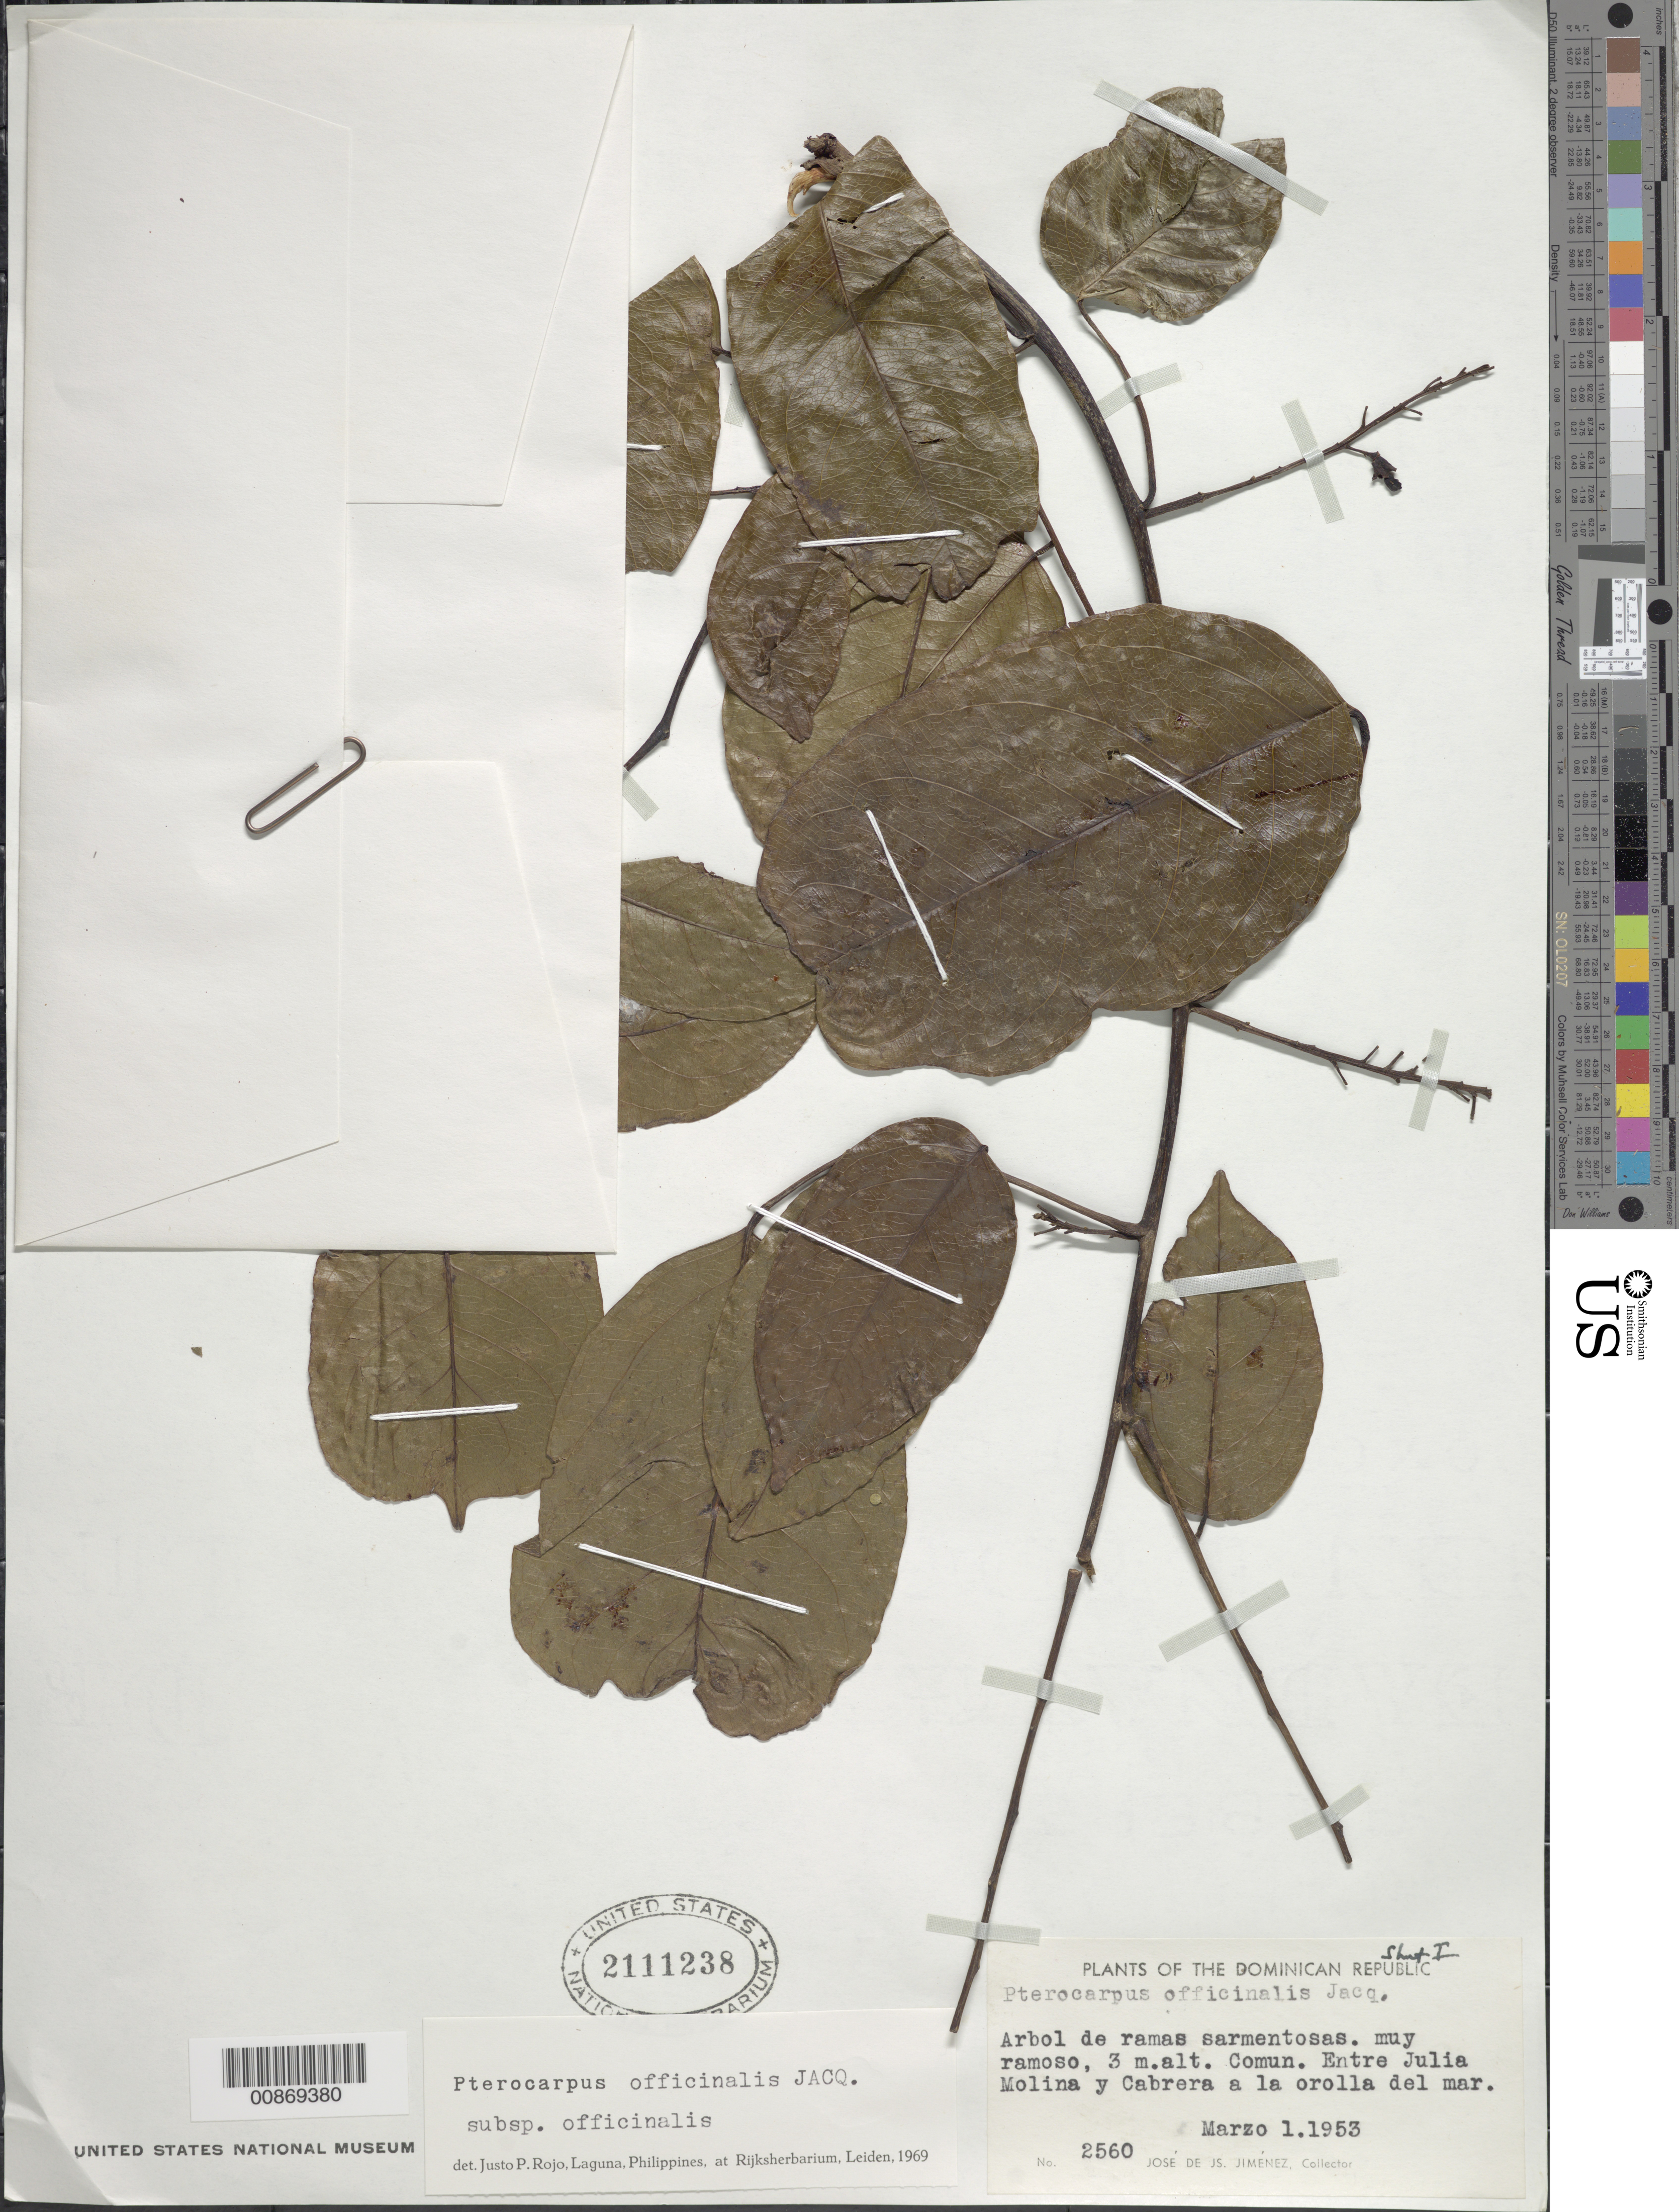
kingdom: Plantae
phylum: Tracheophyta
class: Magnoliopsida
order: Fabales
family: Fabaceae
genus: Pterocarpus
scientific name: Pterocarpus officinalis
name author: Jacq.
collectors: J. J. Jiménez Almonte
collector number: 2560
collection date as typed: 01 Mar 1953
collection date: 1953-03-01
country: Dominican Republic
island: Hispaniola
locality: Entre Julia Molina y Cabrera.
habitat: A la orilla del mar.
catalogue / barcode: US 2111238